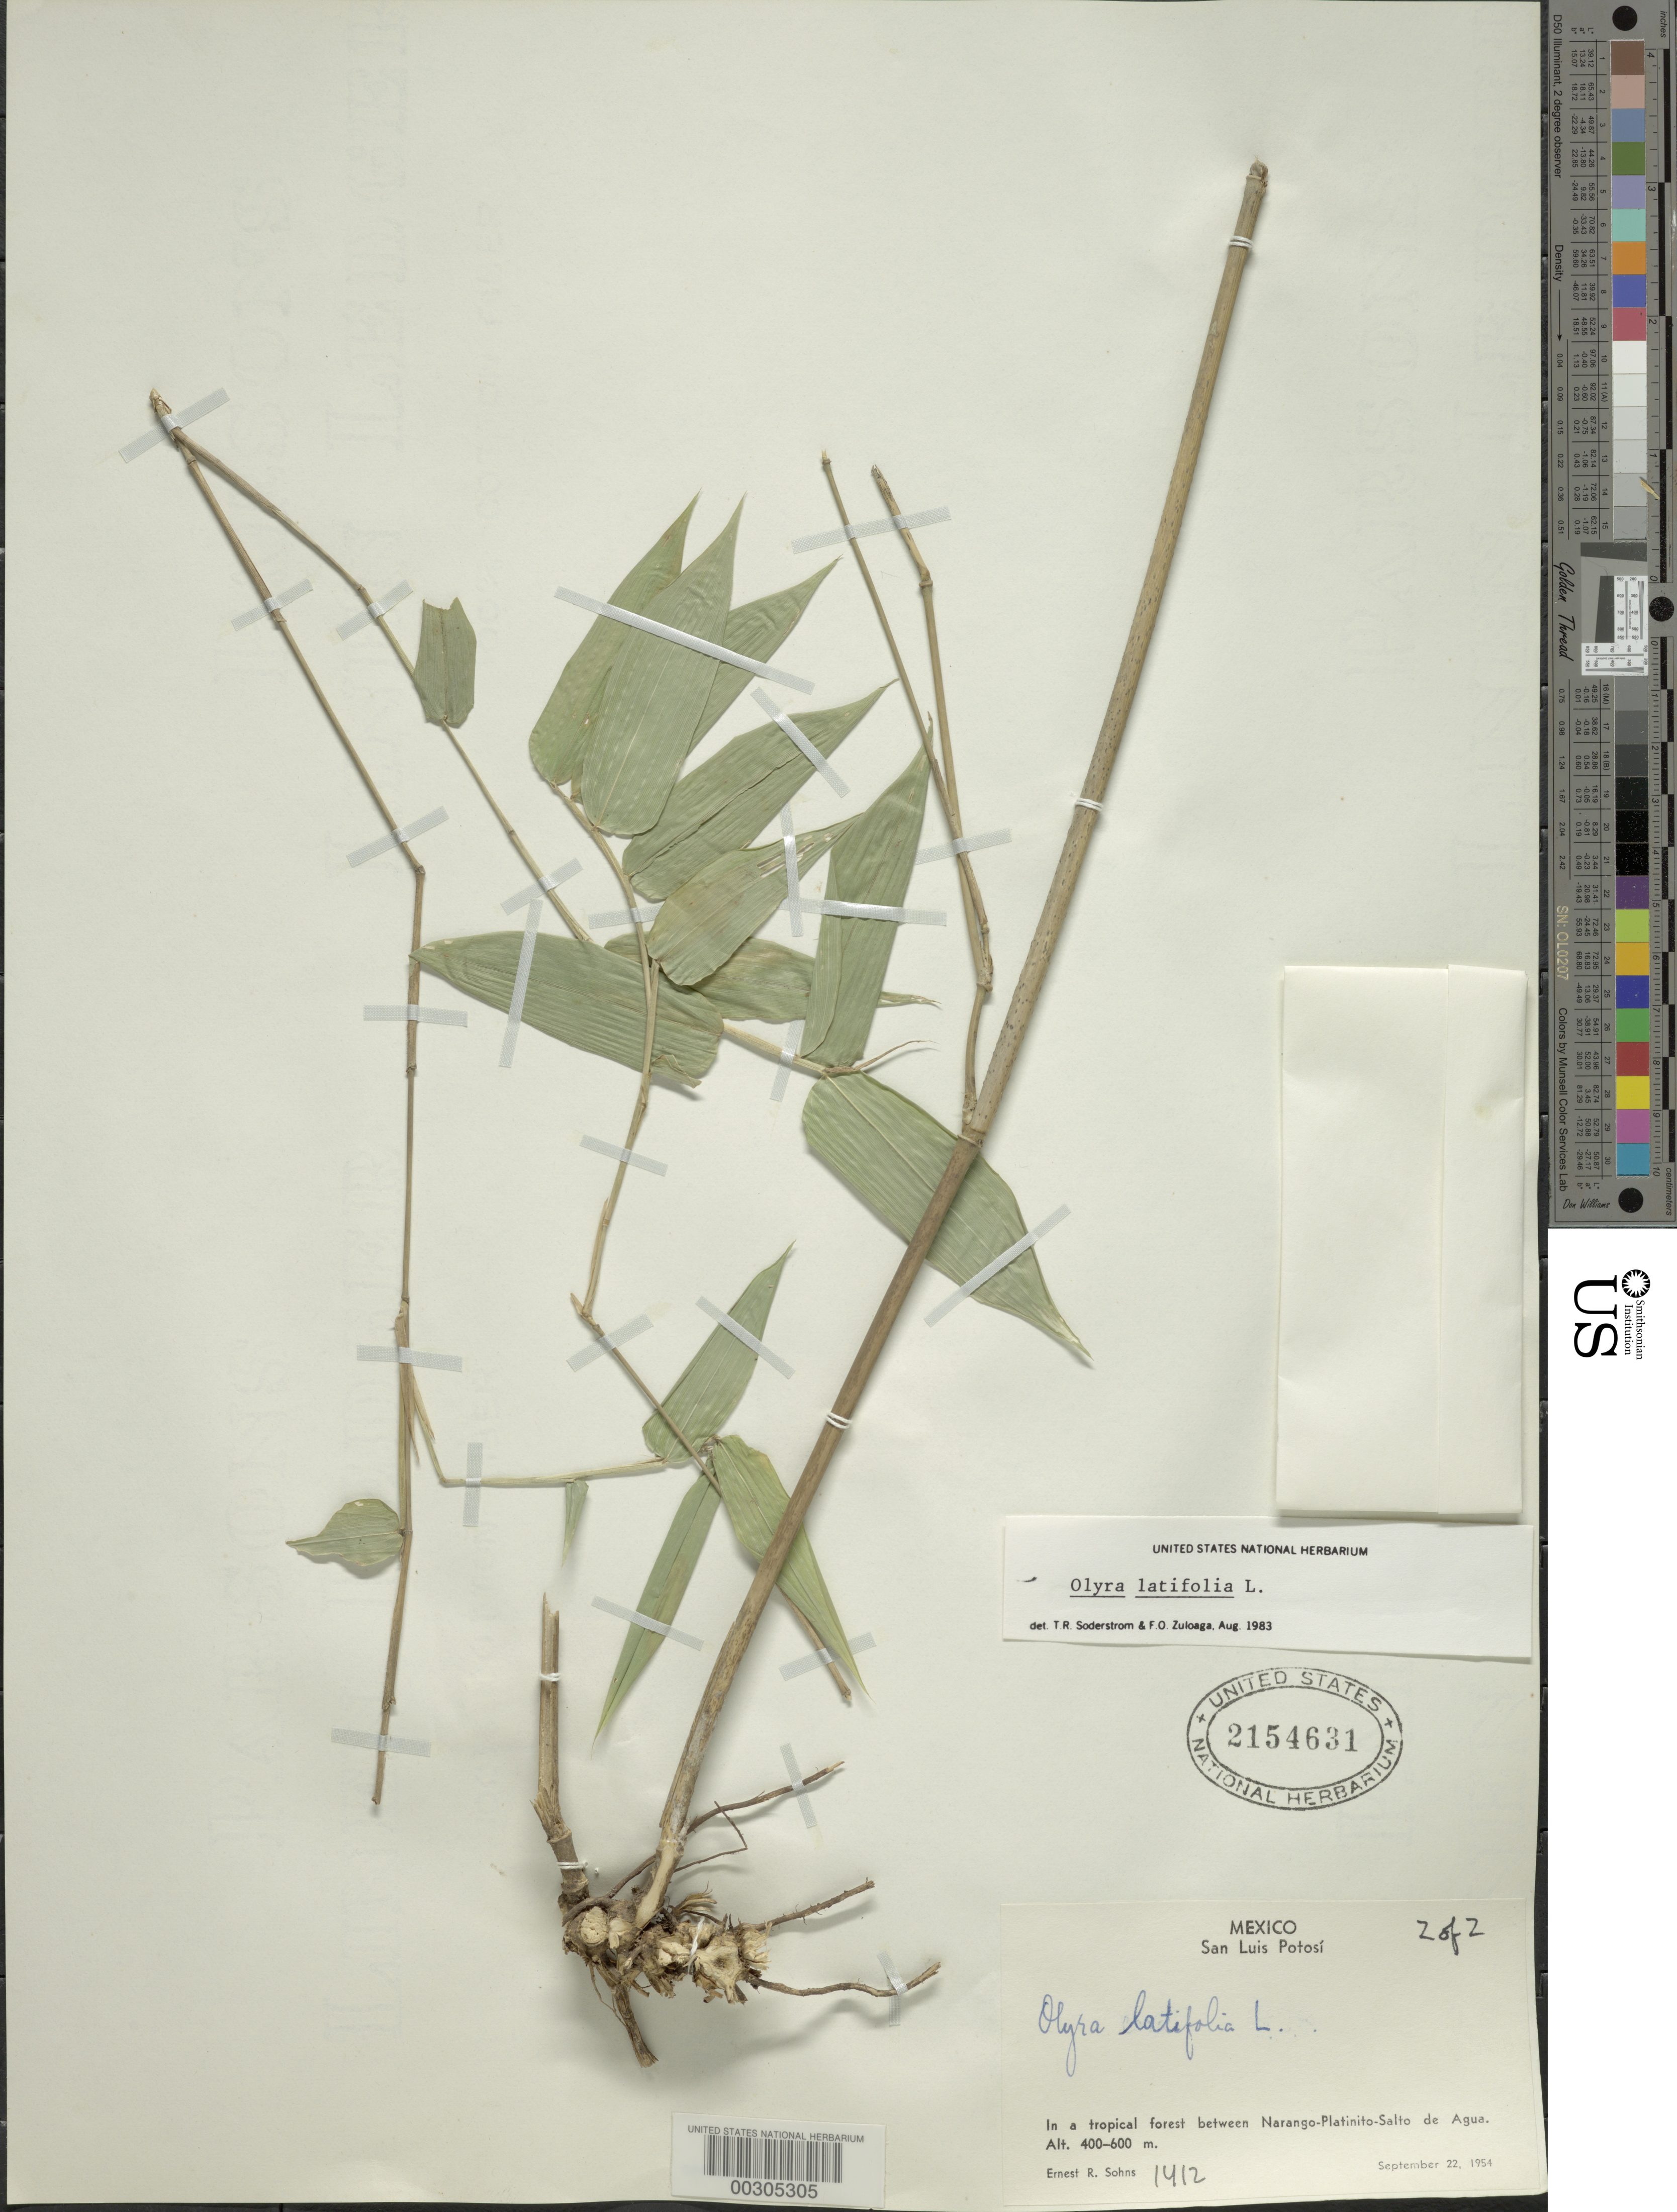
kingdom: Plantae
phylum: Tracheophyta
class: Liliopsida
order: Poales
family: Poaceae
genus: Olyra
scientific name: Olyra latifolia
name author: L.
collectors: E. R. Sohns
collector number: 1412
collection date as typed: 22 Sep 1954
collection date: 1954-09-22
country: Mexico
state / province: San Luis Potosí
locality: Narango-platinito-salto de agua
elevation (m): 400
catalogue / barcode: US 2154631